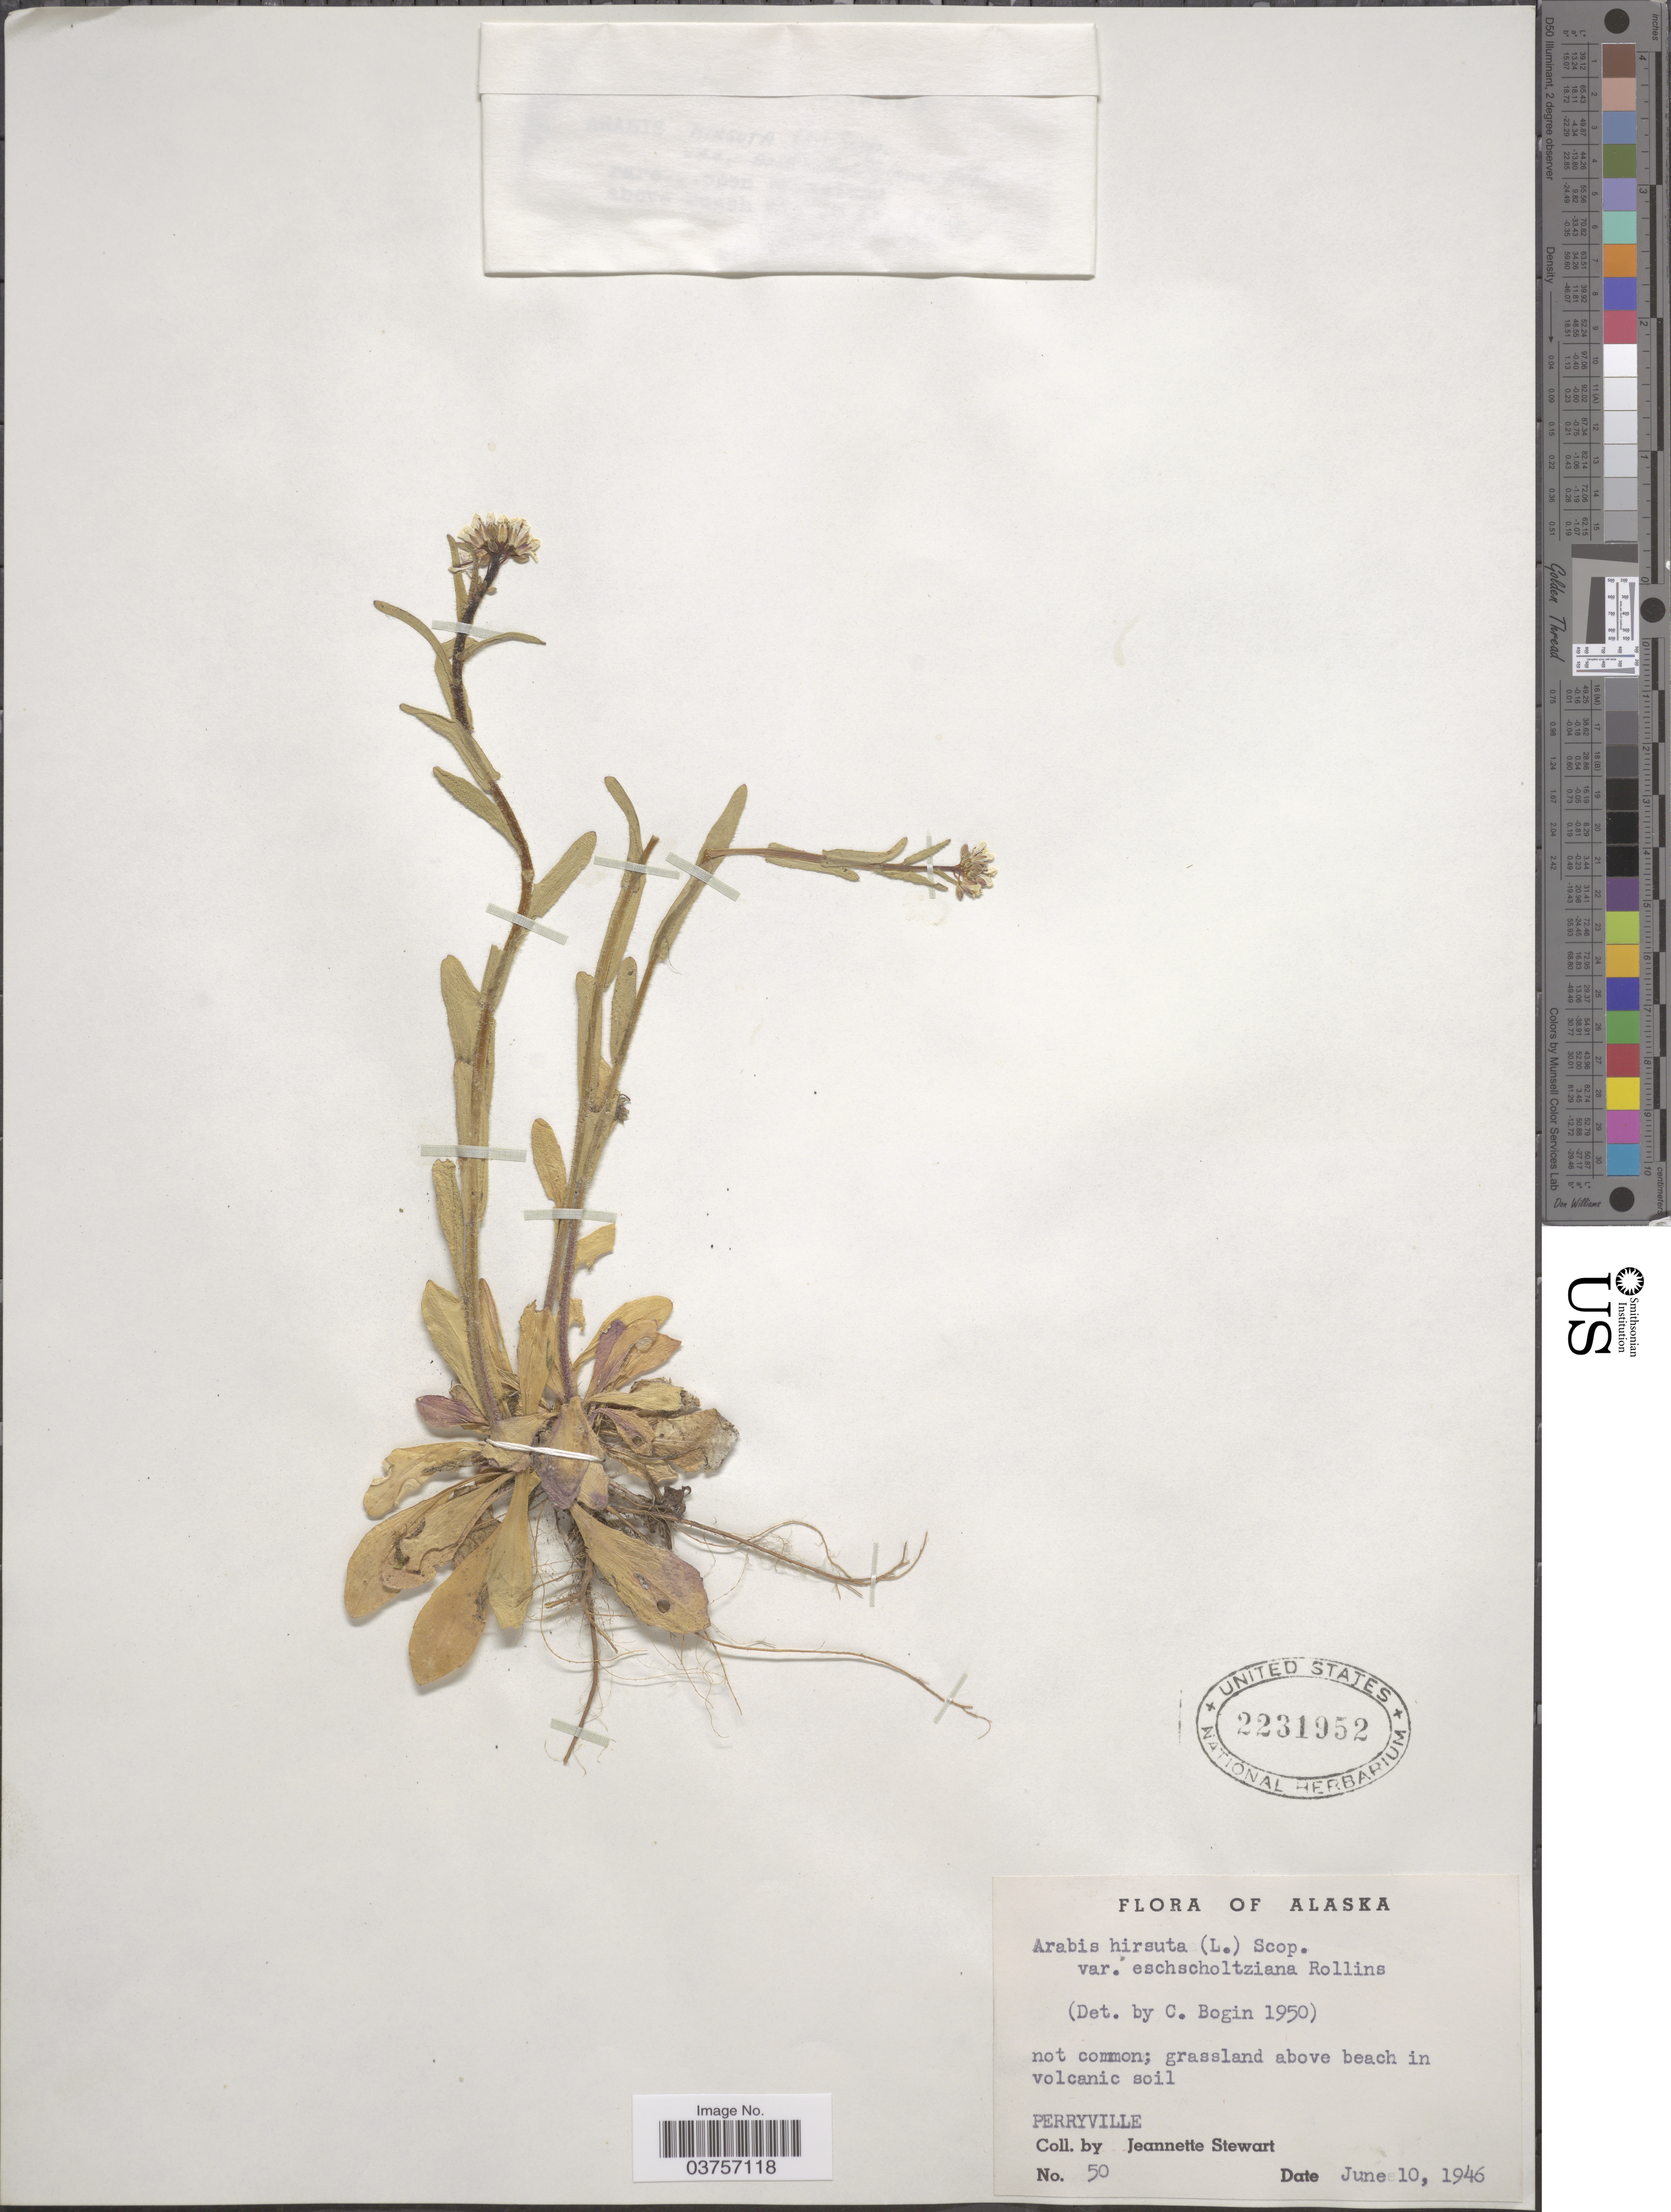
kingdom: Plantae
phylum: Tracheophyta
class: Magnoliopsida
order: Brassicales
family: Brassicaceae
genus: Arabis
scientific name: Arabis hirsuta var. eschscholtziana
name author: (Andrz. ex Ledeb.) Rollins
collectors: J. Stewart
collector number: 50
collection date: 1946-06-10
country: United States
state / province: Alaska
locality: Perryville.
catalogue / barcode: US 2231952